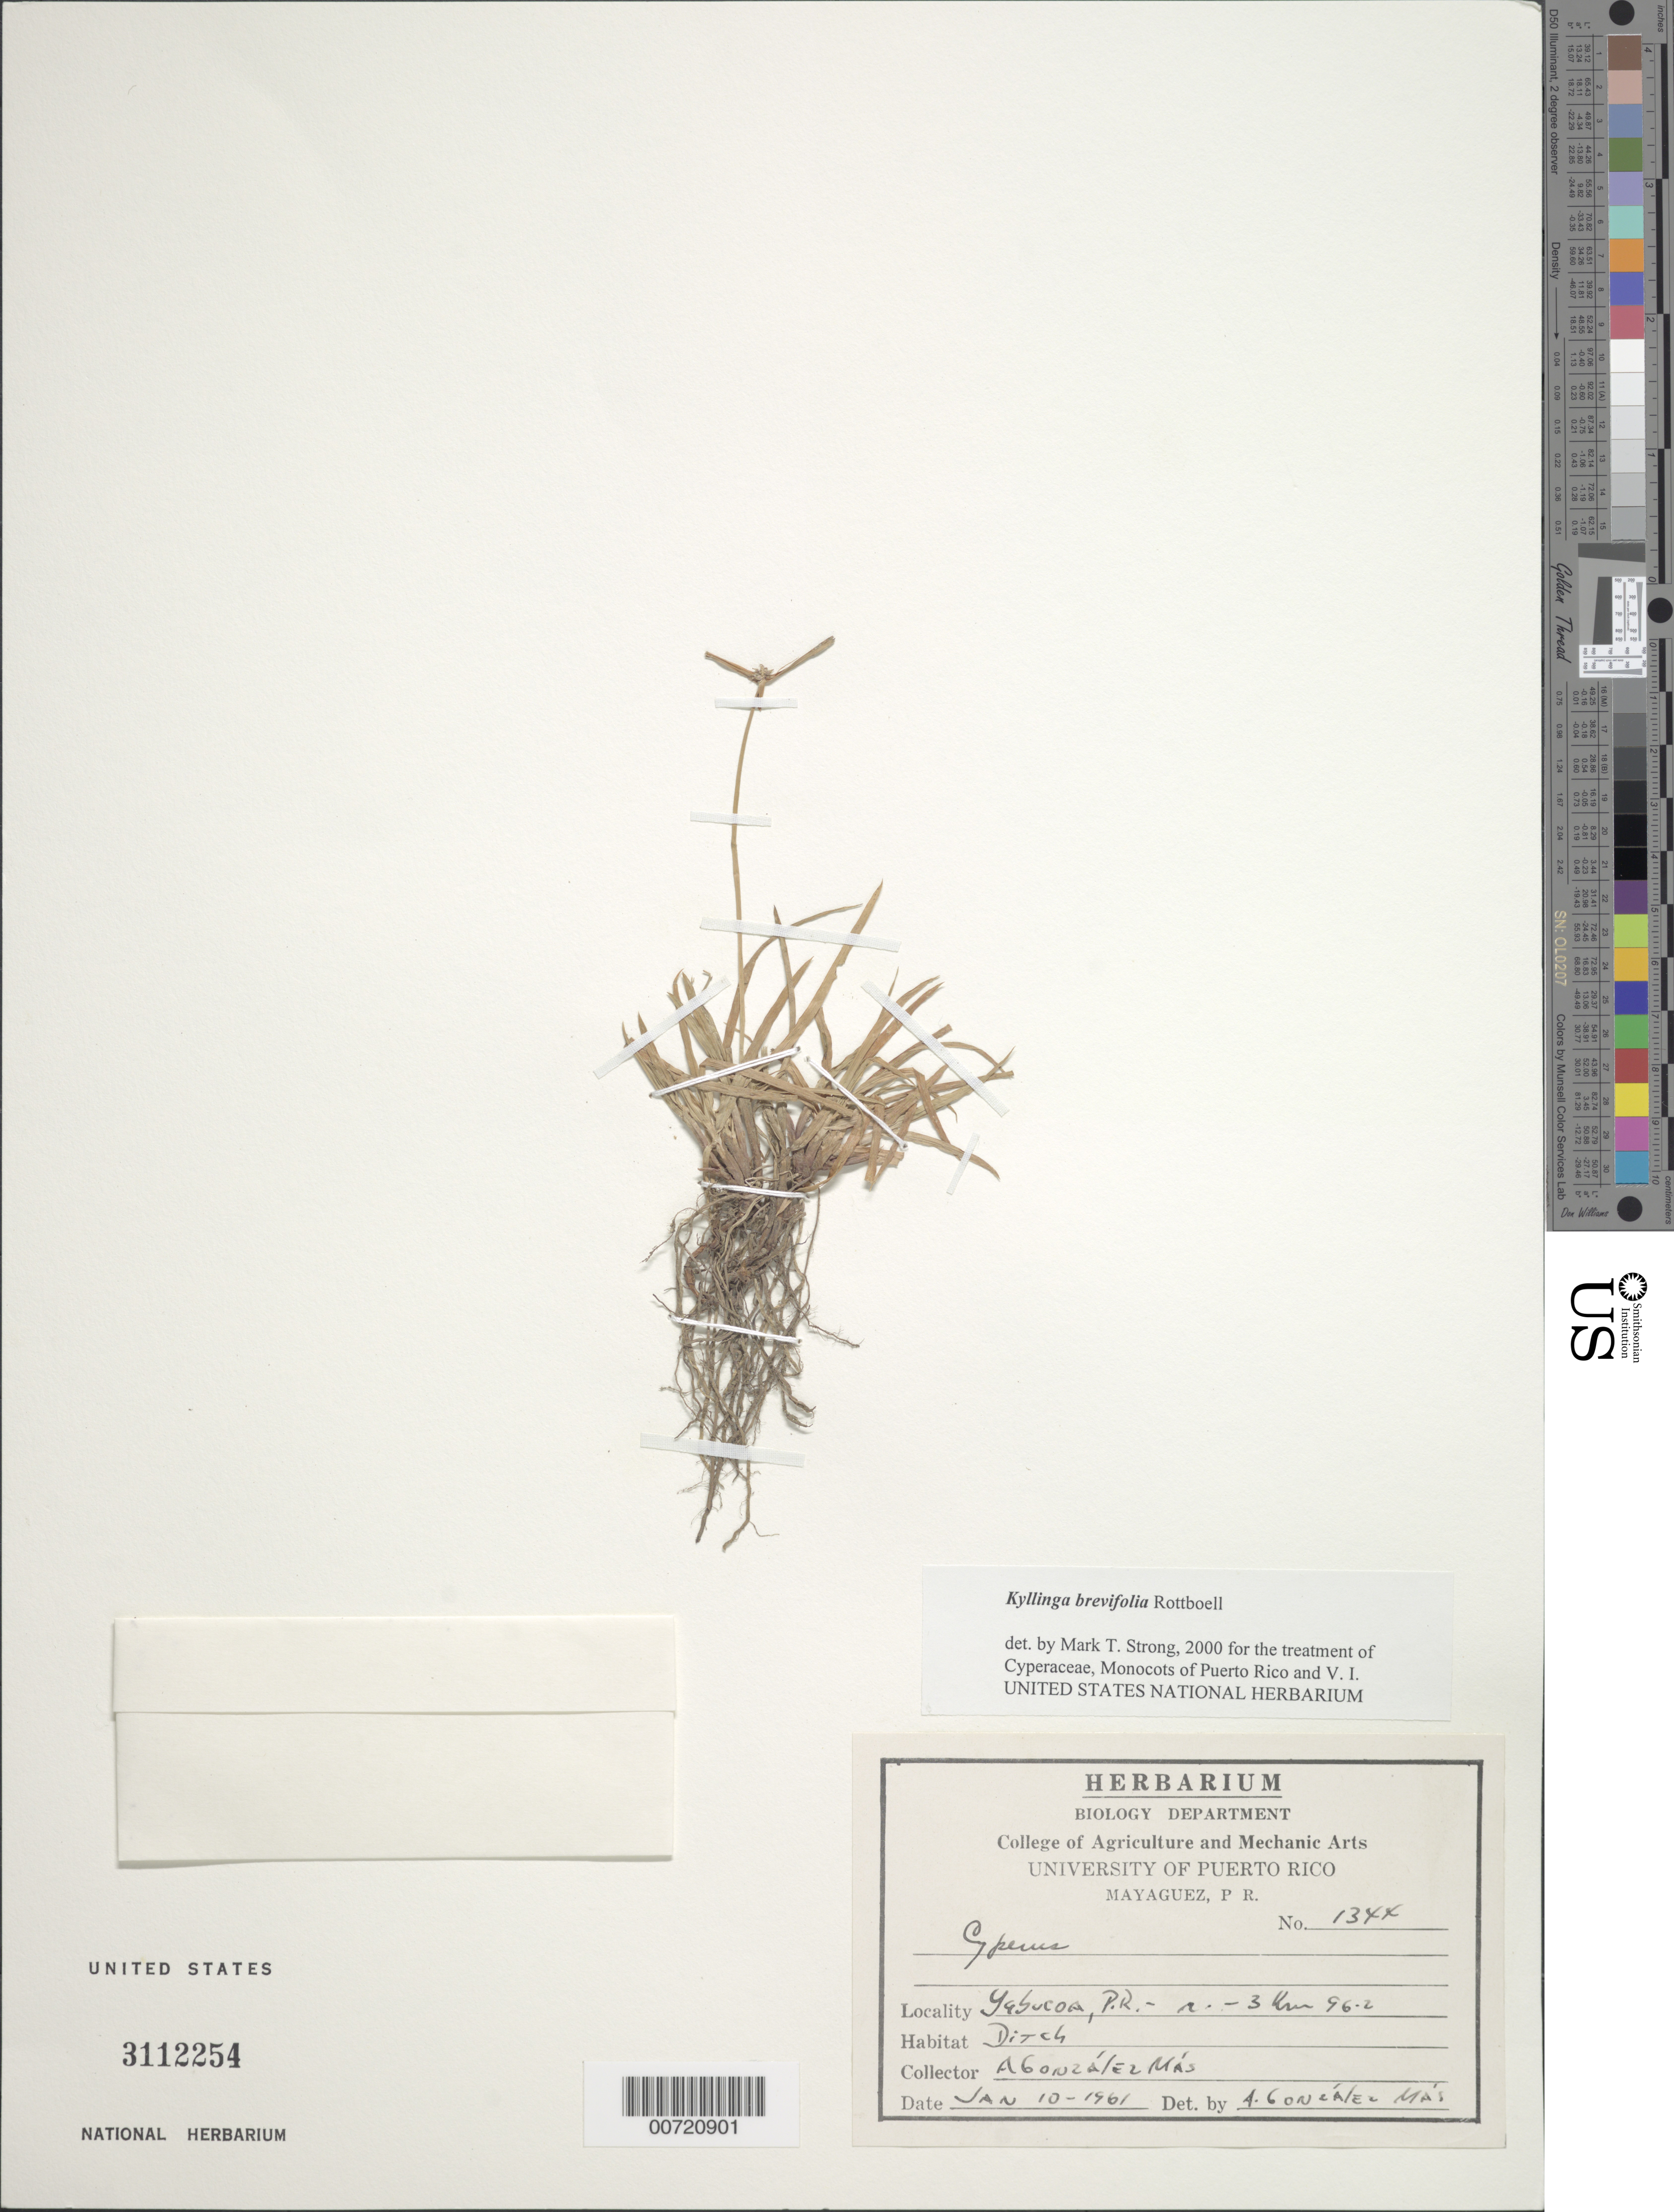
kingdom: Plantae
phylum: Tracheophyta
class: Liliopsida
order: Poales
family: Cyperaceae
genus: Cyperus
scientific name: Cyperus brevifolius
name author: (Rottb.) Hassk.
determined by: Strong, M. T., (US), Smithsonian Institution - National Museum of Natural History (UNITED STATES)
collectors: A. González Más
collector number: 1344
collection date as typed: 10 Jan 1961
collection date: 1961-01-10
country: Puerto Rico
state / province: Yabucoa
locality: Yabucoa: Rd. 3, km 96.2.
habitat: Ditch.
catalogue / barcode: US 3112254